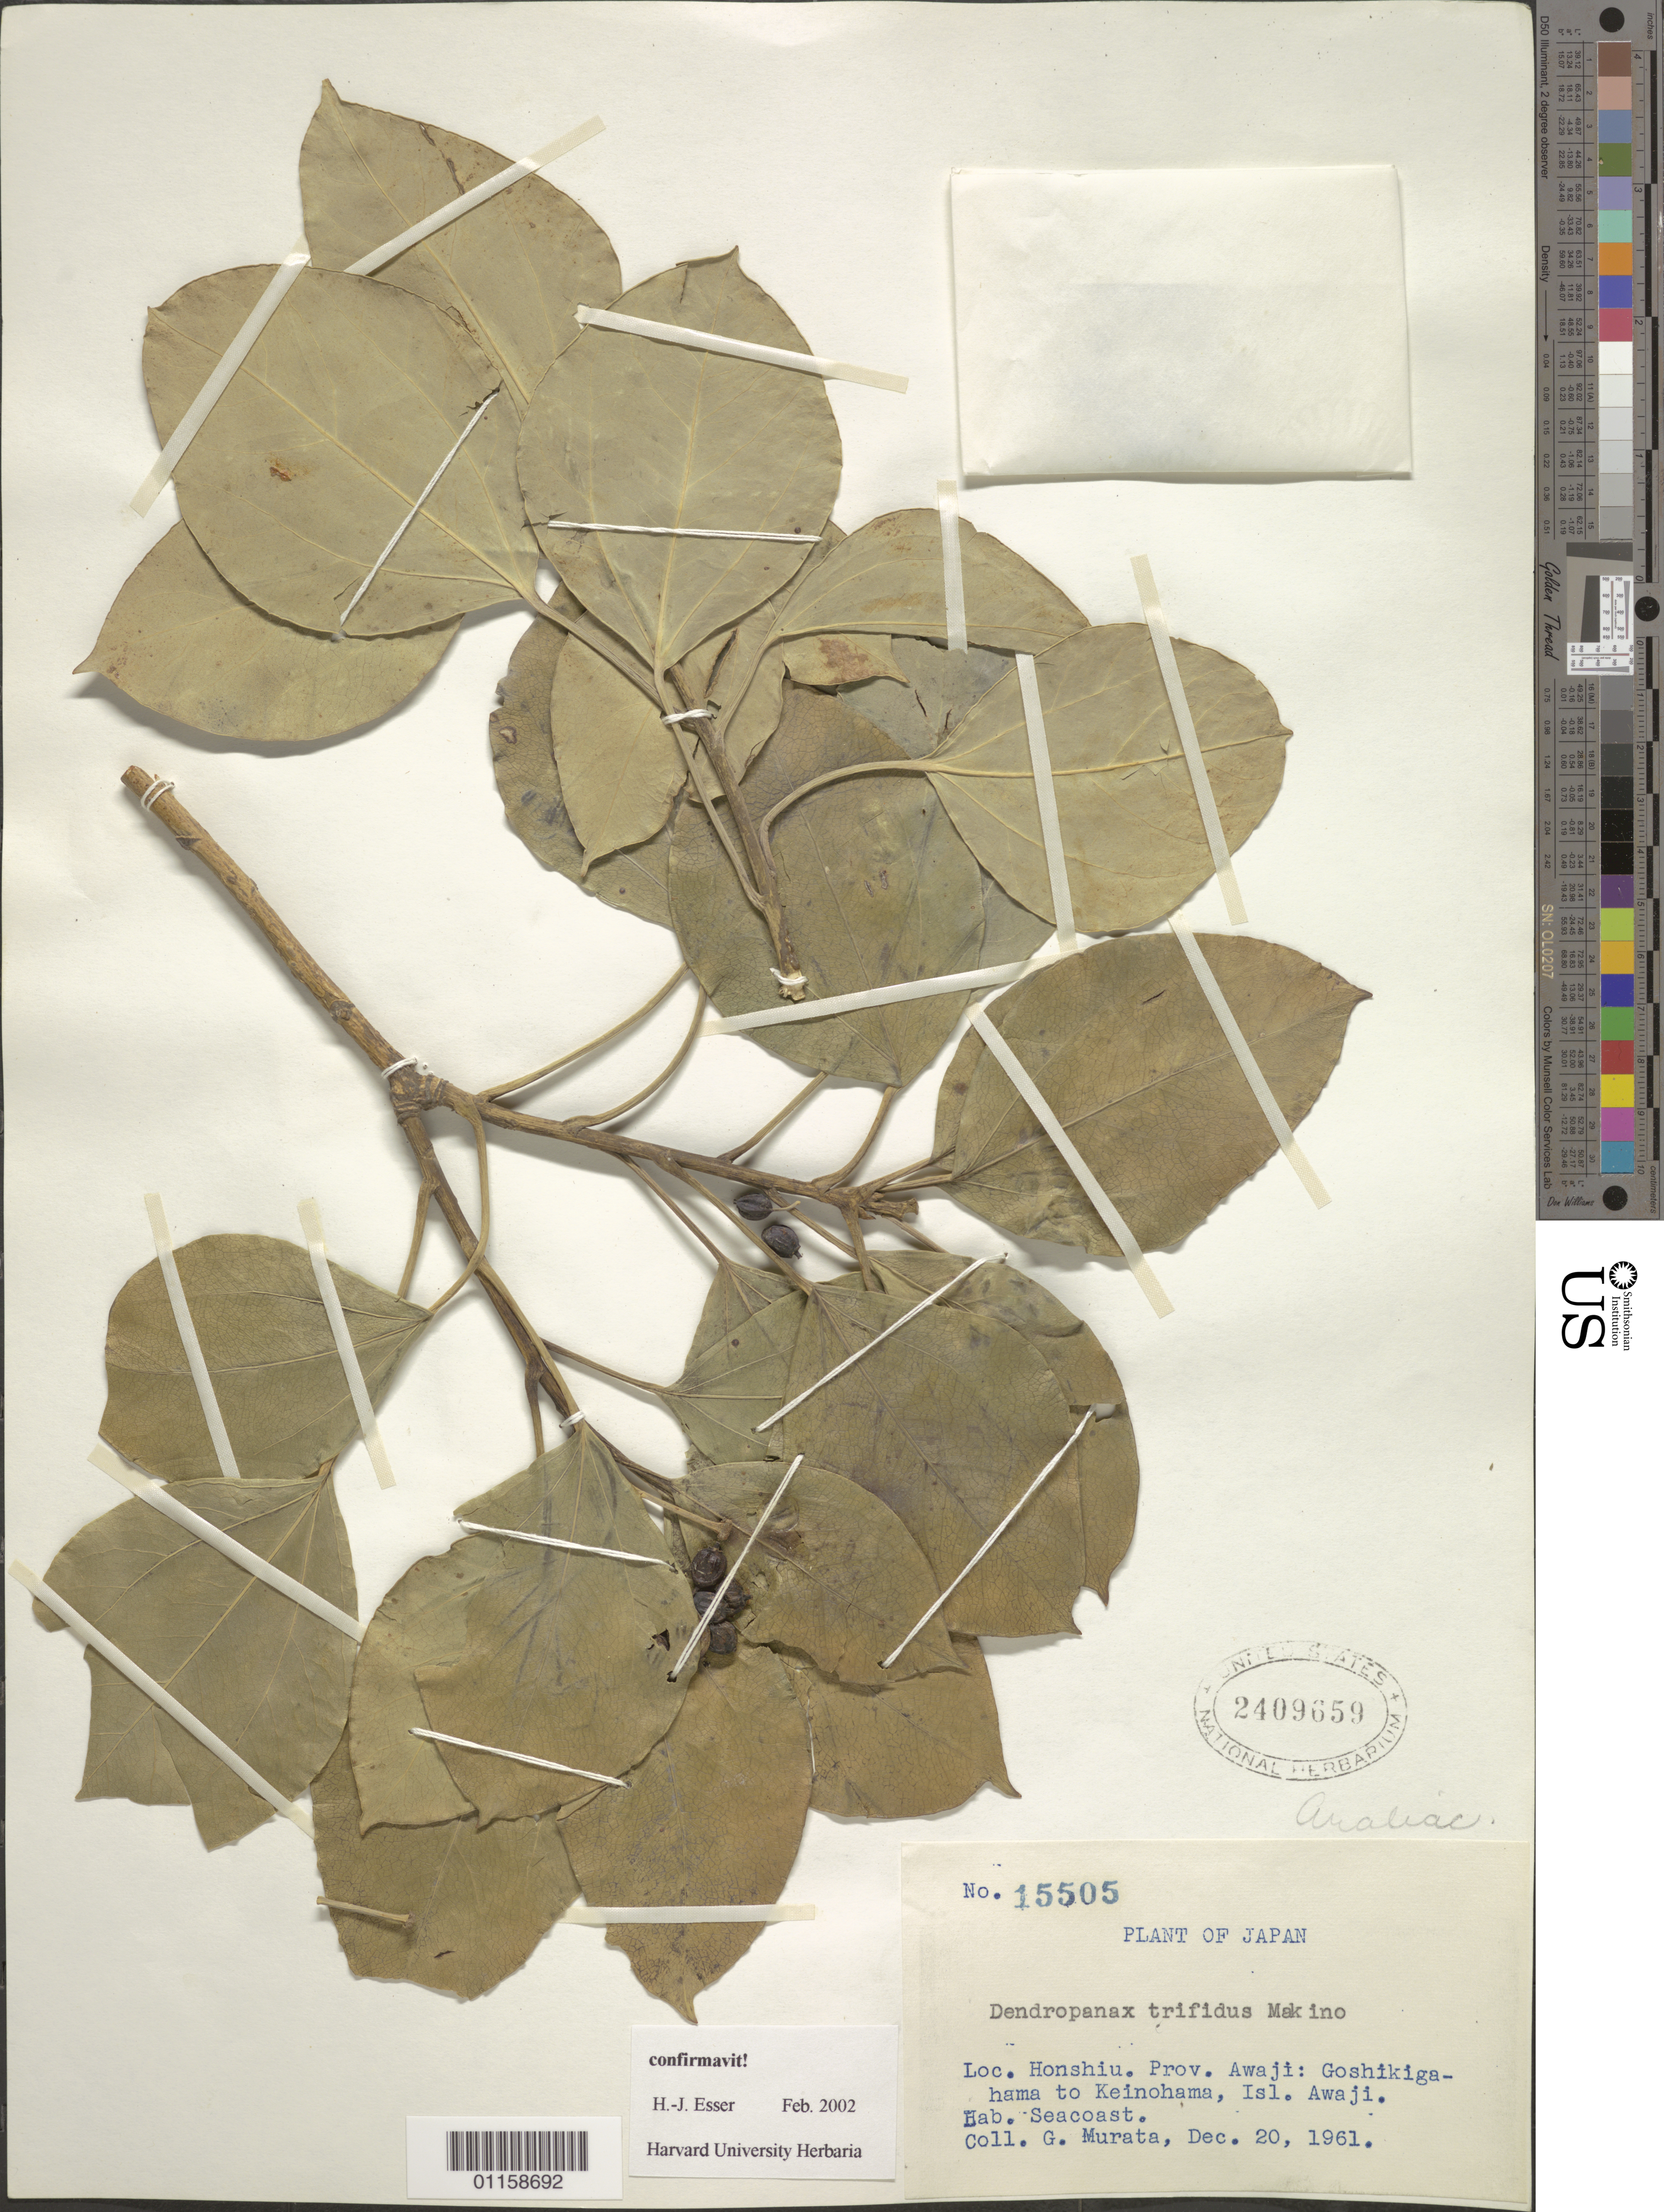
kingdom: Plantae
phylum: Tracheophyta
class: Magnoliopsida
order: Apiales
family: Araliaceae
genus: Dendropanax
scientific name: Dendropanax trifidus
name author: (Thunb.) Makino & Hara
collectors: G. Murata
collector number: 15505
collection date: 1961-12-20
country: Japan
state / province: Hyogo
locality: Prov. Awaji: Goshikigahama to Keinohama, Isl. Awaji.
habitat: Seacoast.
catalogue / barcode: US 2409659